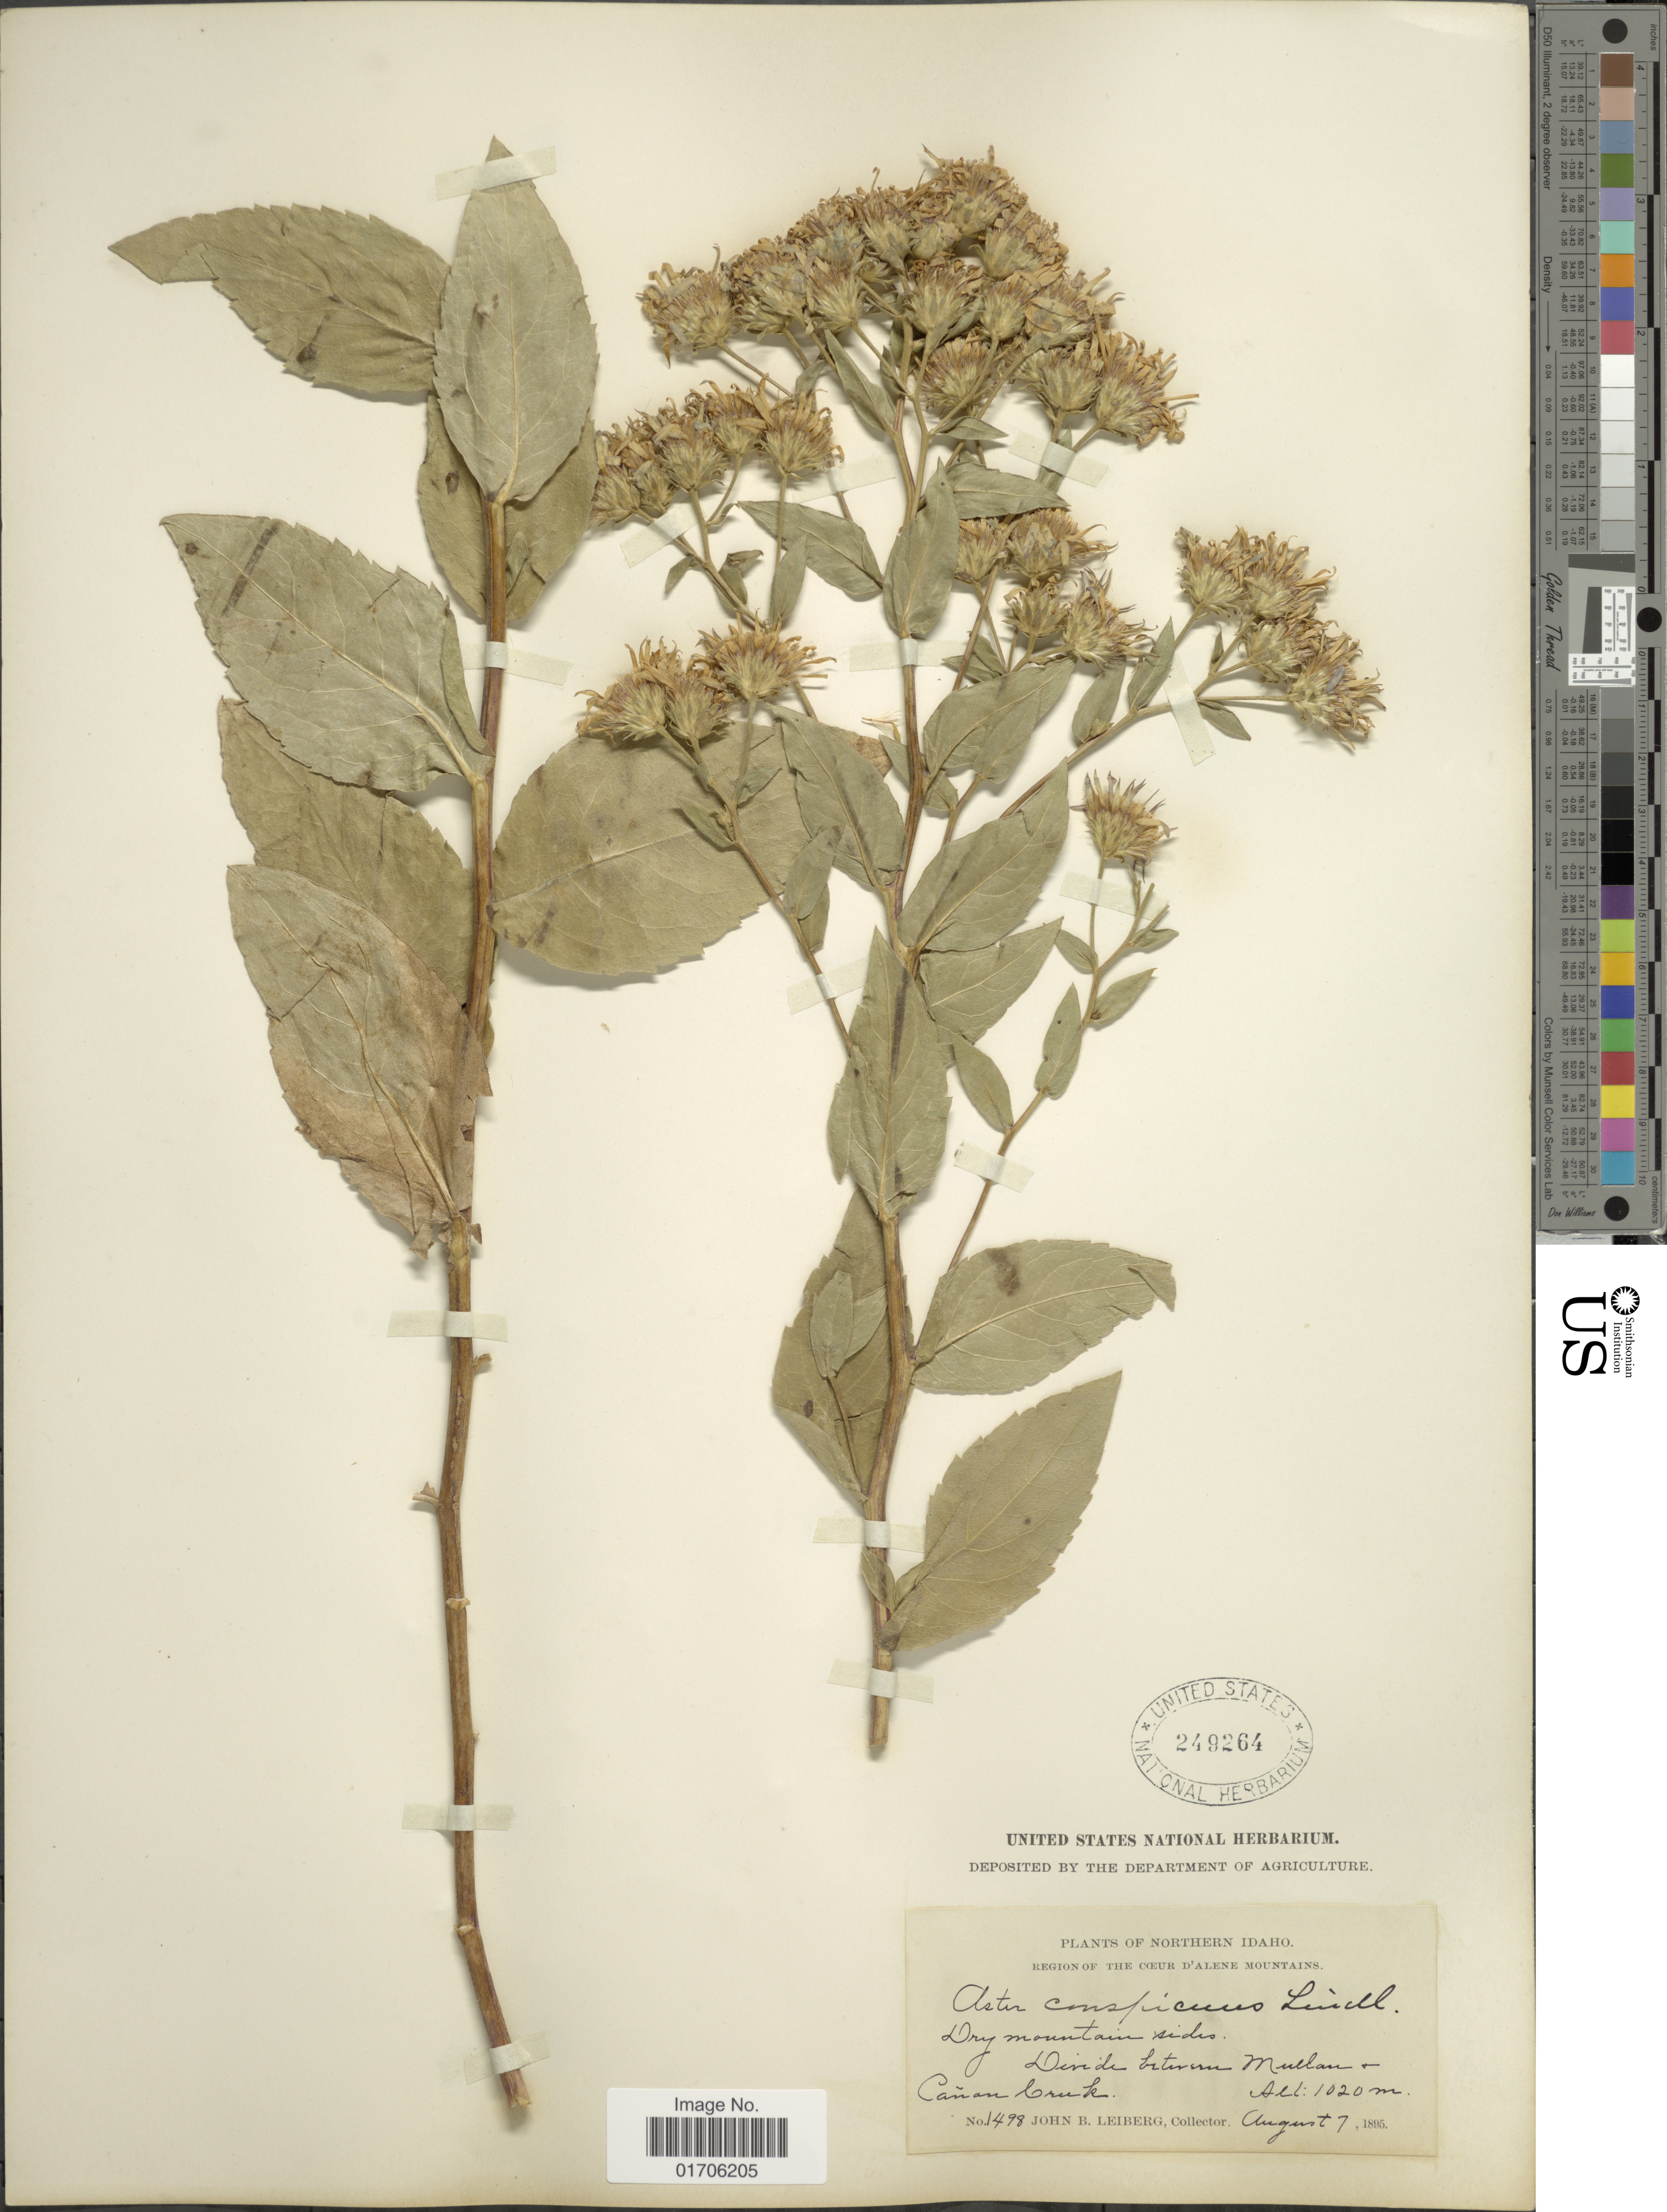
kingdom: Plantae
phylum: Tracheophyta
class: Magnoliopsida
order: Asterales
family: Asteraceae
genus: Eurybia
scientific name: Eurybia conspicua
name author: (Lindl.) G.L. Nesom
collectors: J. B. Leiberg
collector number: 1498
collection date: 1895-08-07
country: United States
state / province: Idaho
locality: Northern Idaho. Region of the Coeur D'Alene Mountains. Dry mountain sides. Divide between Muelan & Cañan Creek.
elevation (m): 1020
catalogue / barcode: US 249264